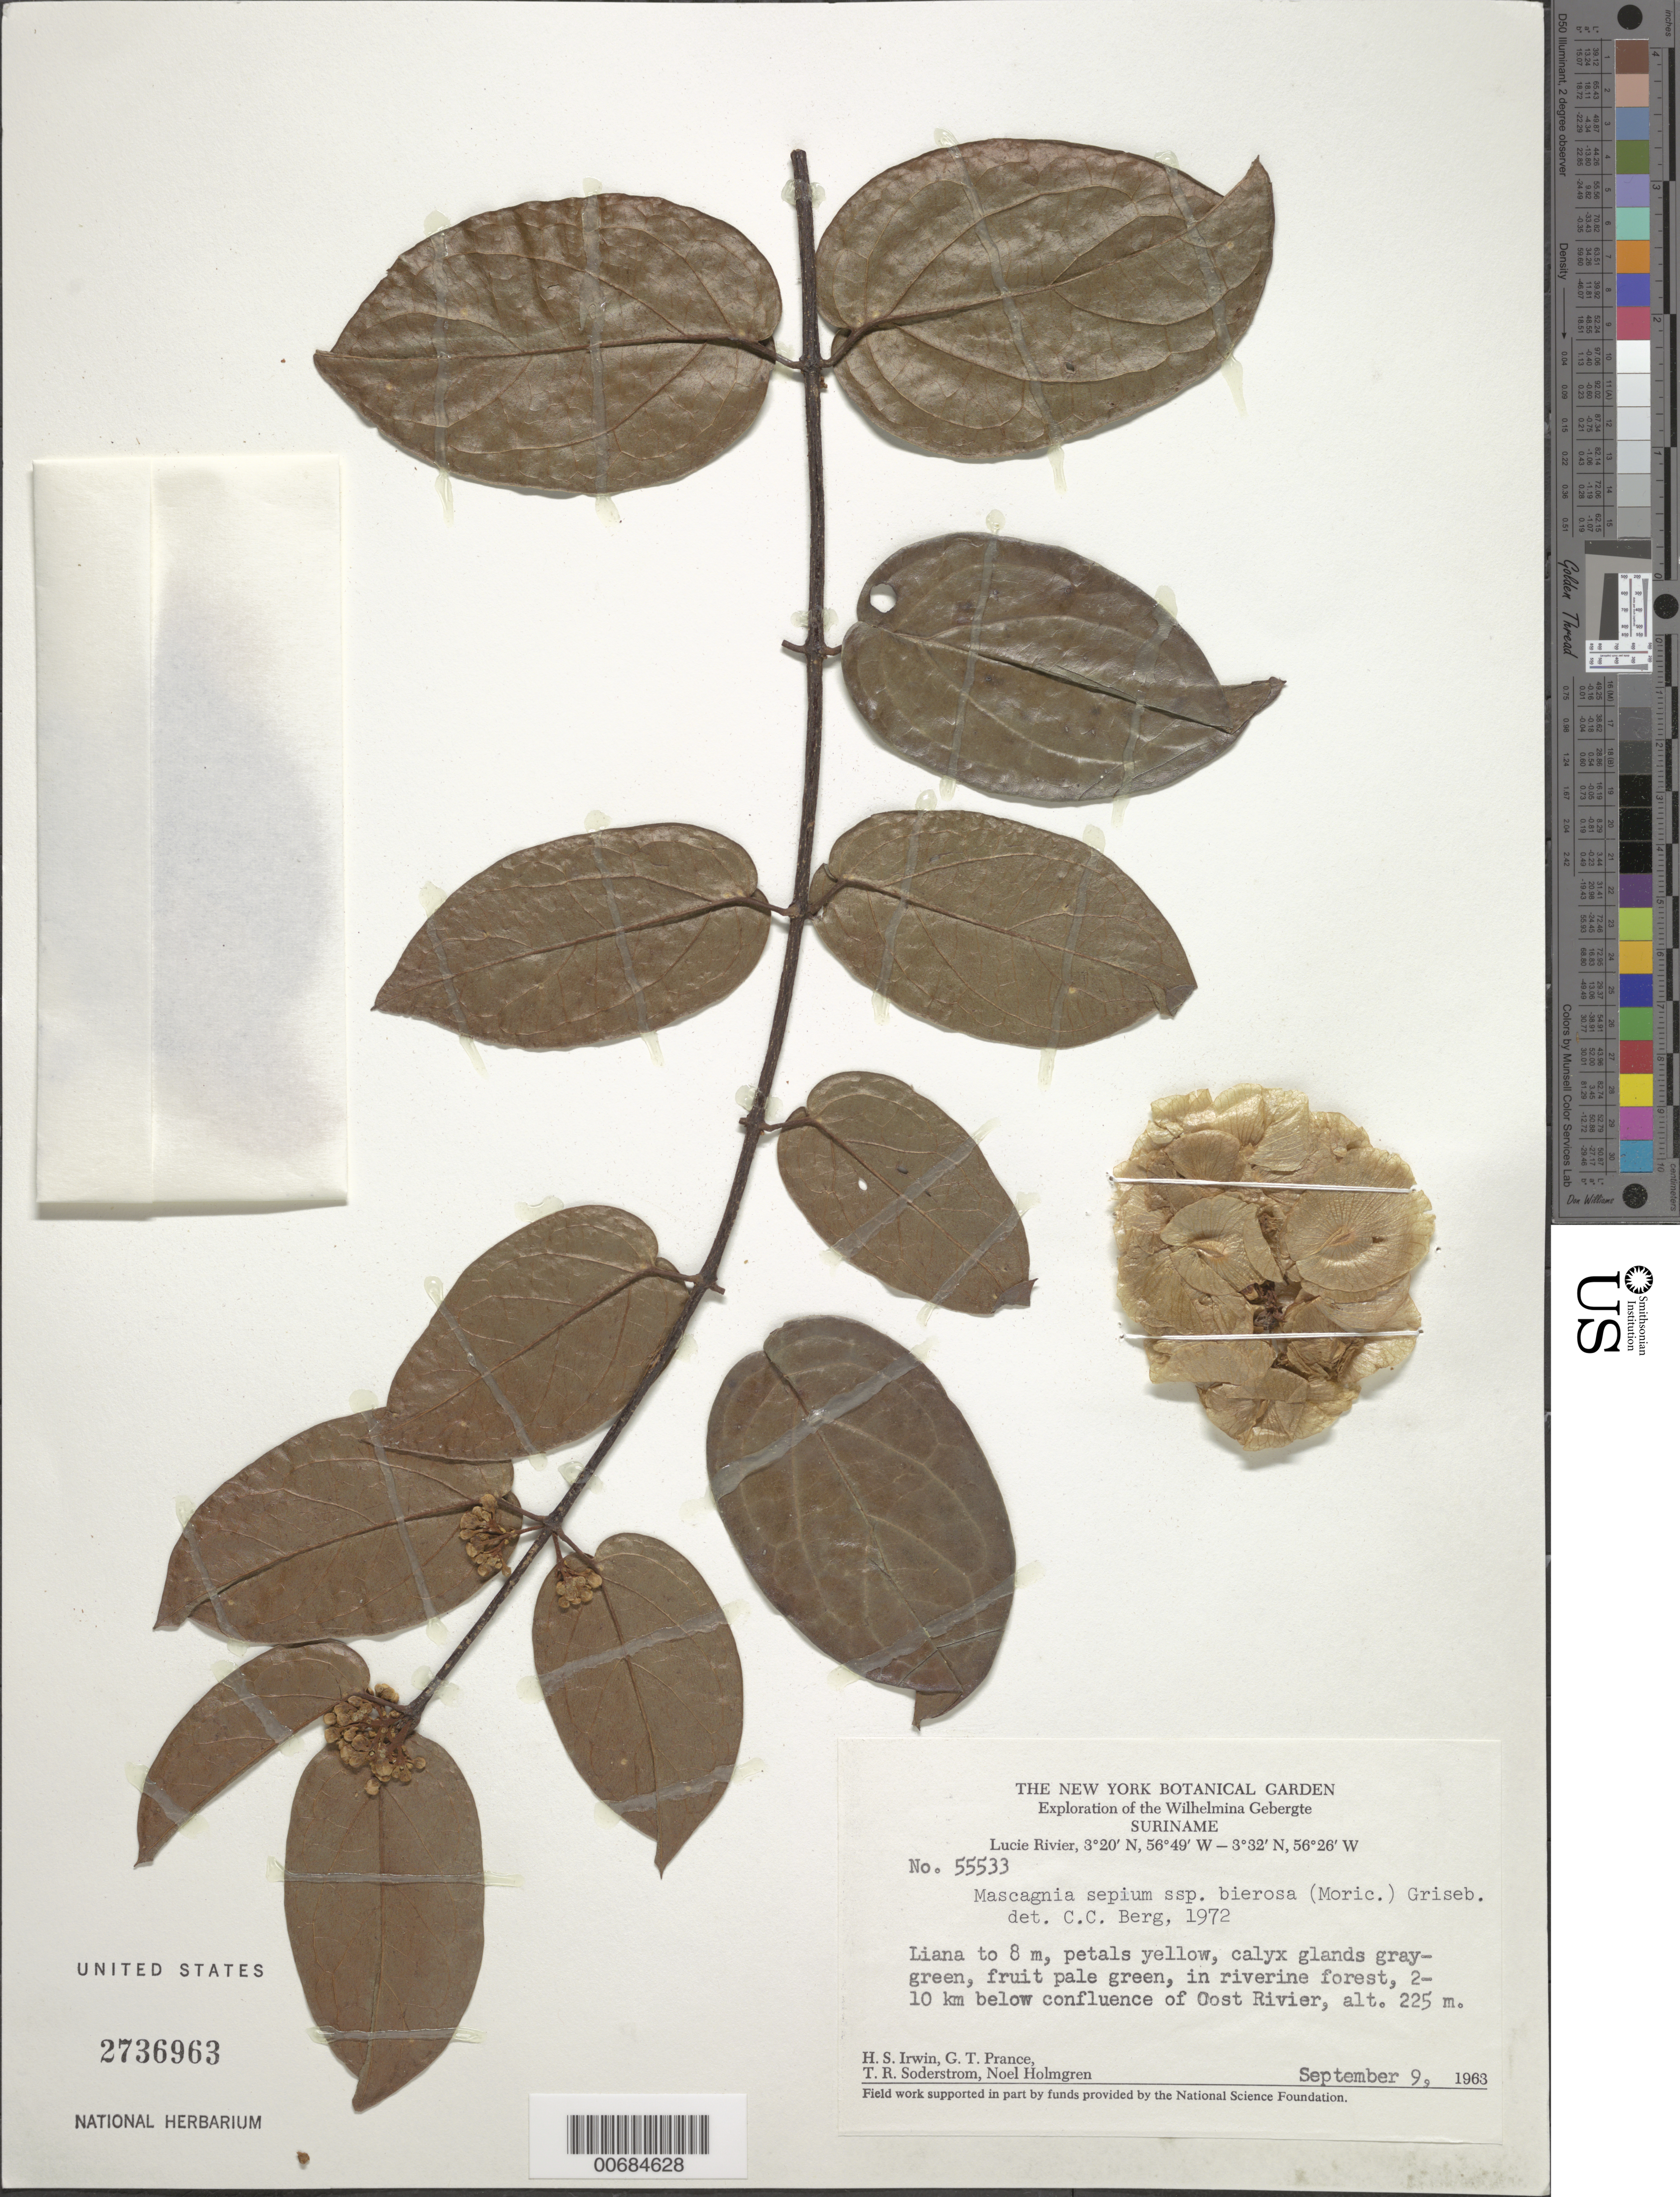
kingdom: Plantae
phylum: Tracheophyta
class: Magnoliopsida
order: Malpighiales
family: Malpighiaceae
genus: Mascagnia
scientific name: Mascagnia sepium subsp. bierosa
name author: Griseb.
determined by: Berg, C. C.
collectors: H. Irwin, G. T. Prance, T. R. Soderstrom & N. H. Holmgren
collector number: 55533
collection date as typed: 9-Sep-63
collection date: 1963-09-09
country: Suriname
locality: Lucie R., 2-10 km below confl. with Oost R., Wilhelmina Gebergte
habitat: Riverine forest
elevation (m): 225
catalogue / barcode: US 2736963